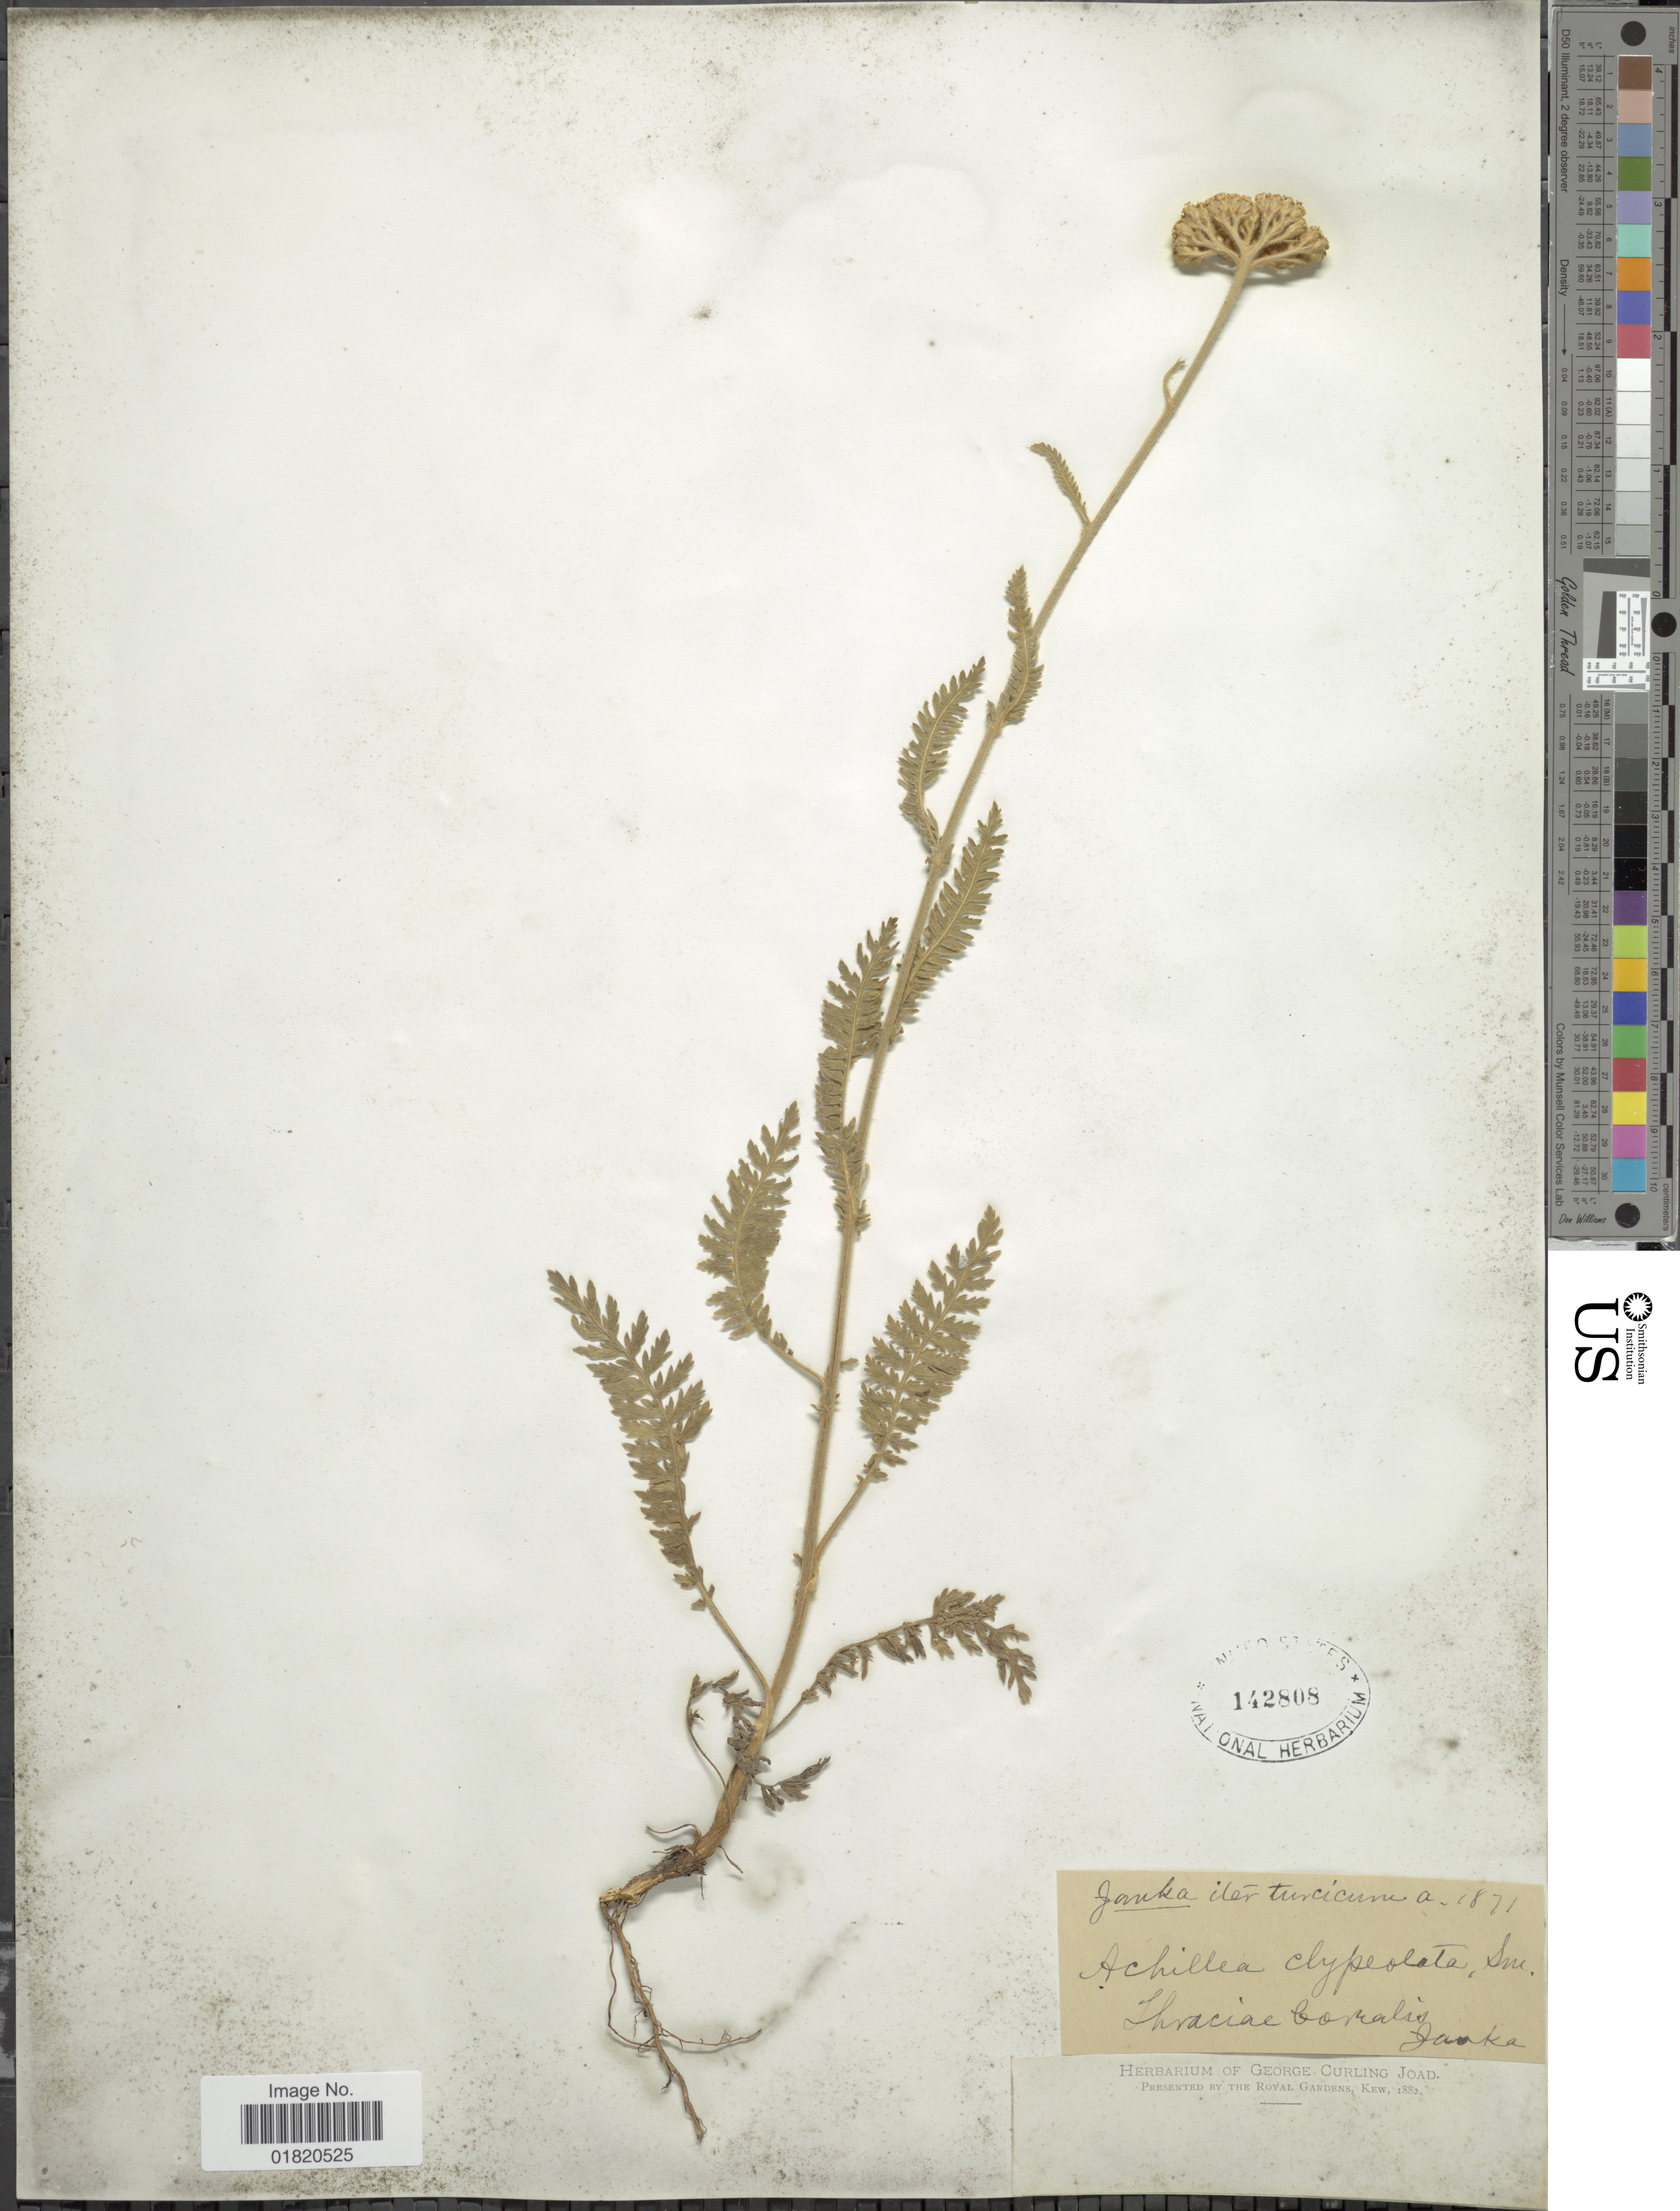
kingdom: Plantae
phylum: Tracheophyta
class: Magnoliopsida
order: Asterales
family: Asteraceae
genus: Achillea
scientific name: Achillea clypeolata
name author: Sm.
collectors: V. Janka von Bulcs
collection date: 1871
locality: Thraciae boralis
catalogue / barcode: US 142808